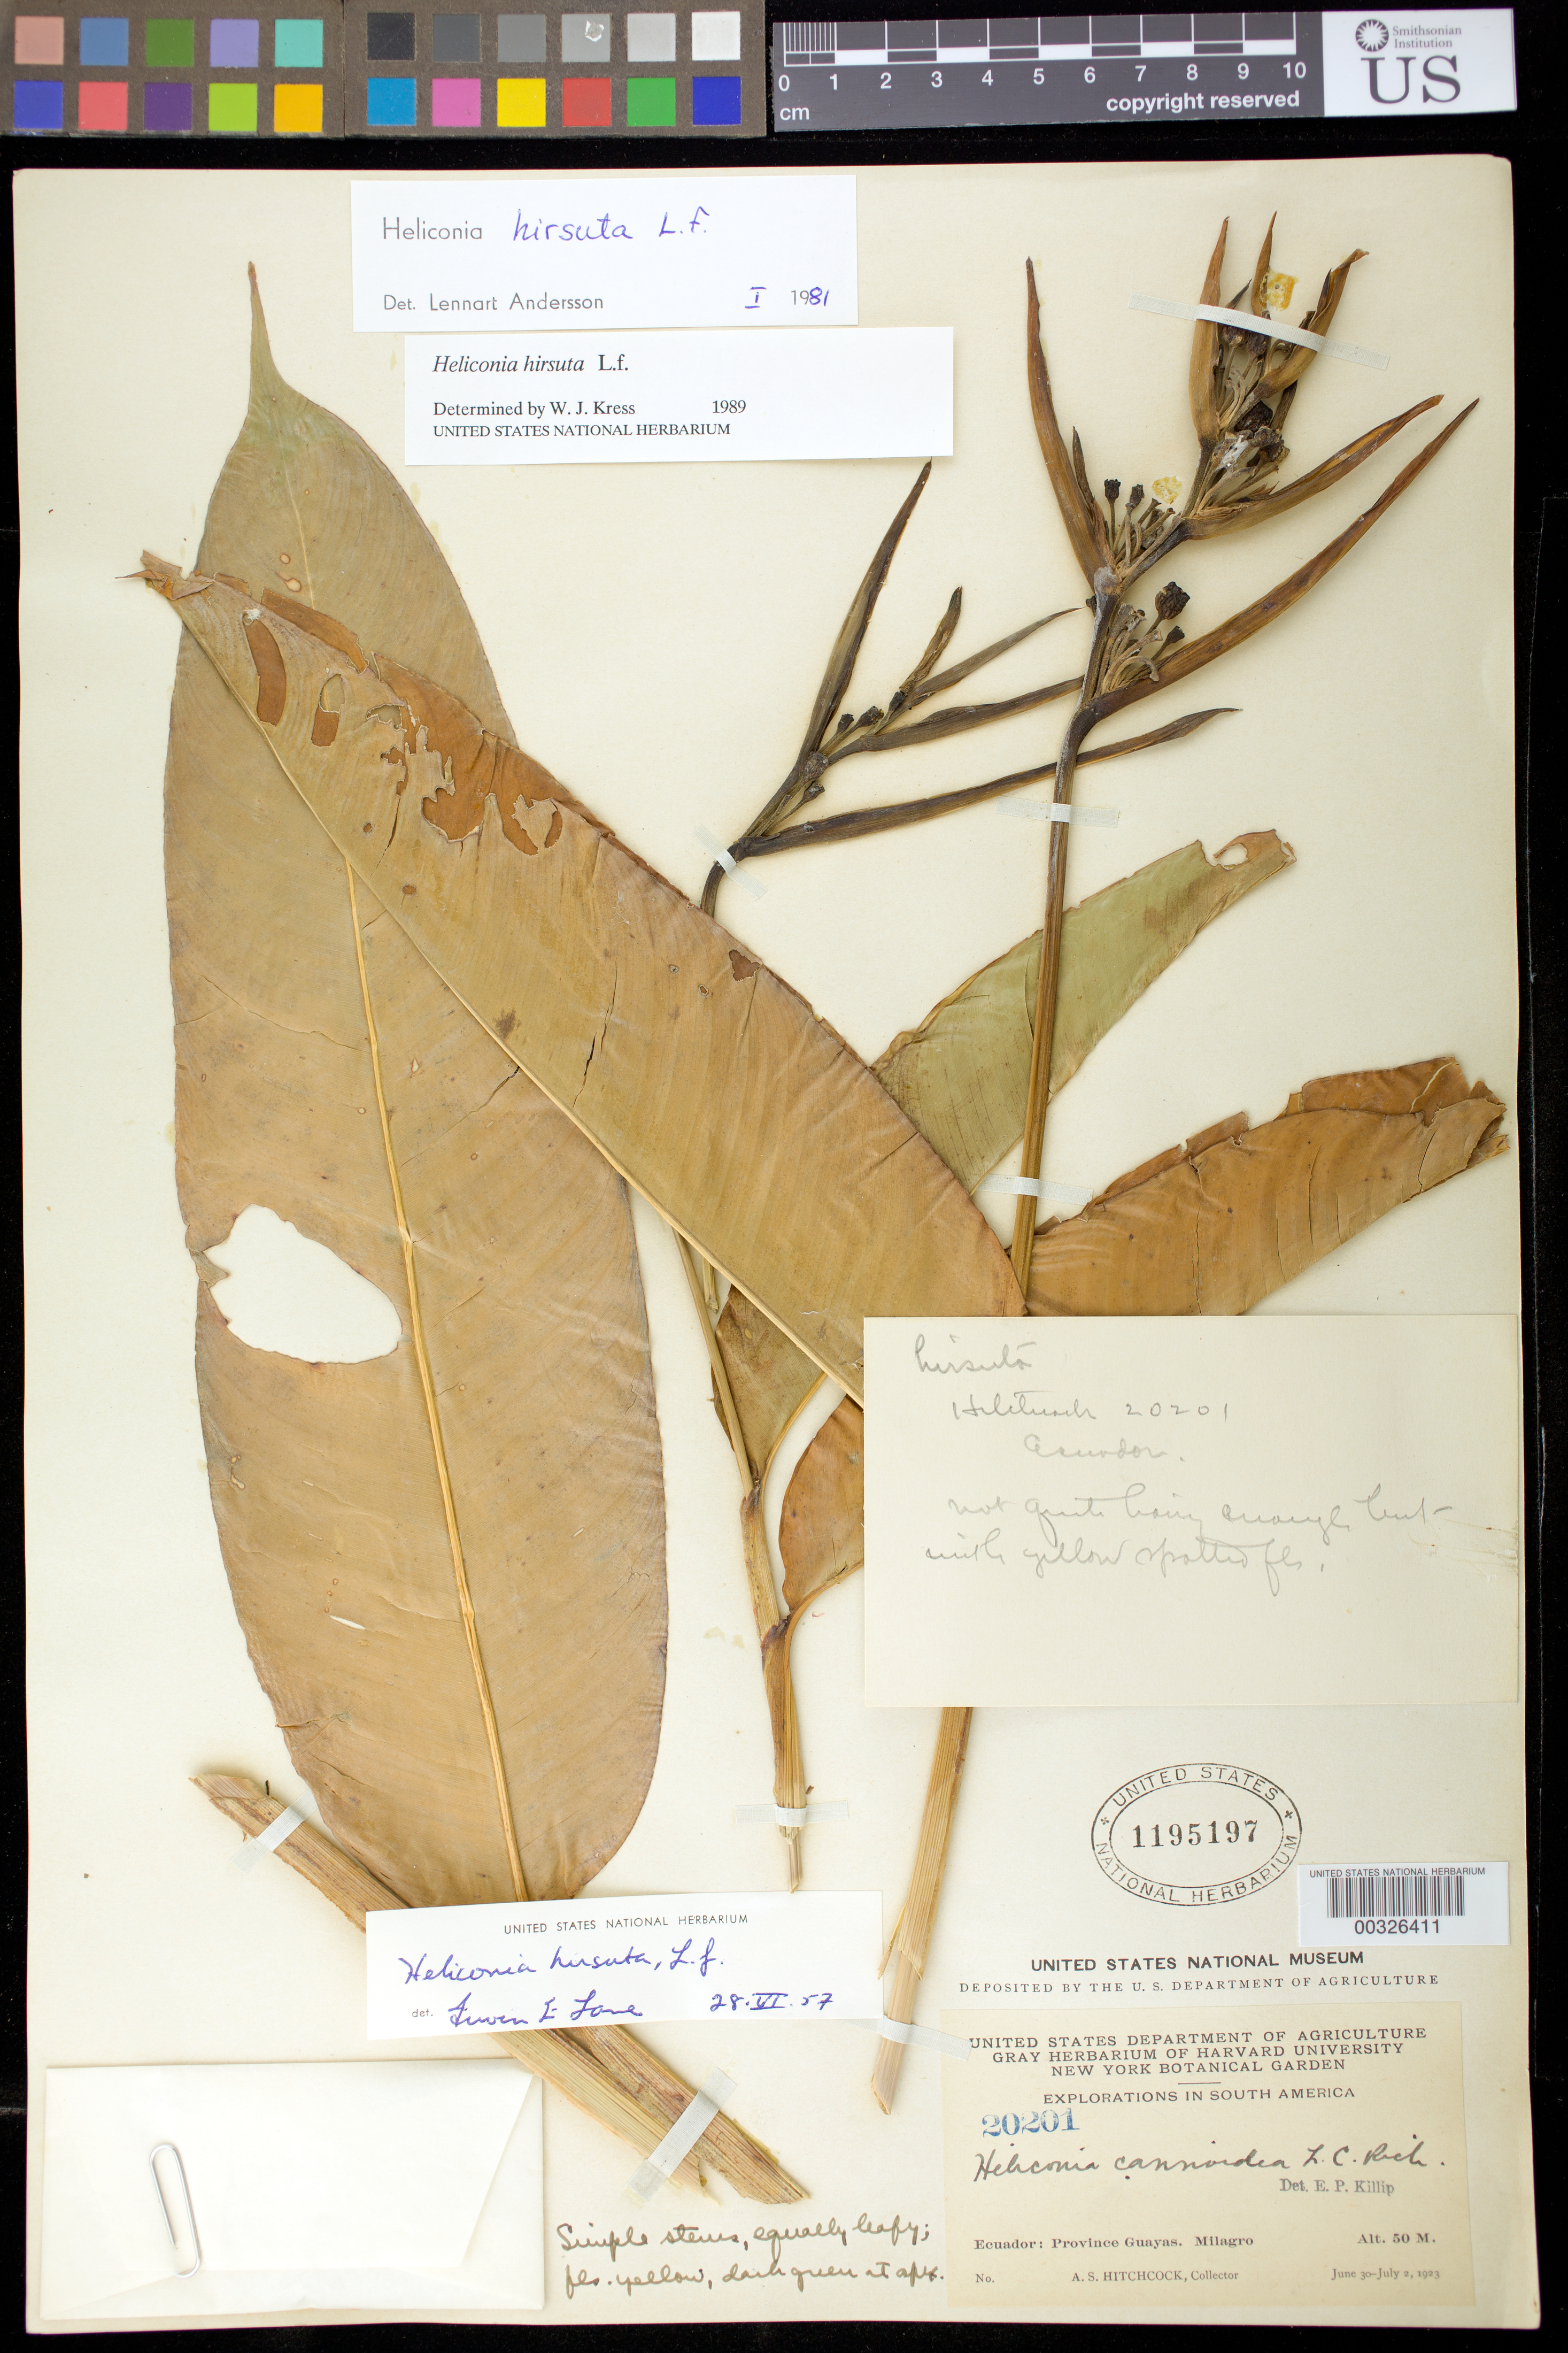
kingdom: Plantae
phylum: Tracheophyta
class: Liliopsida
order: Zingiberales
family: Heliconiaceae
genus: Heliconia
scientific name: Heliconia hirsuta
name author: L. f.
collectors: A. S. Hitchcock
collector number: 20201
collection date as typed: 30 Jun 1923 to 02 Jul 1923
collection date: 1923-06-30/1923-07-02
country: Ecuador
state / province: Guayas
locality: Milagro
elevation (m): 50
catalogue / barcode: US 1195197